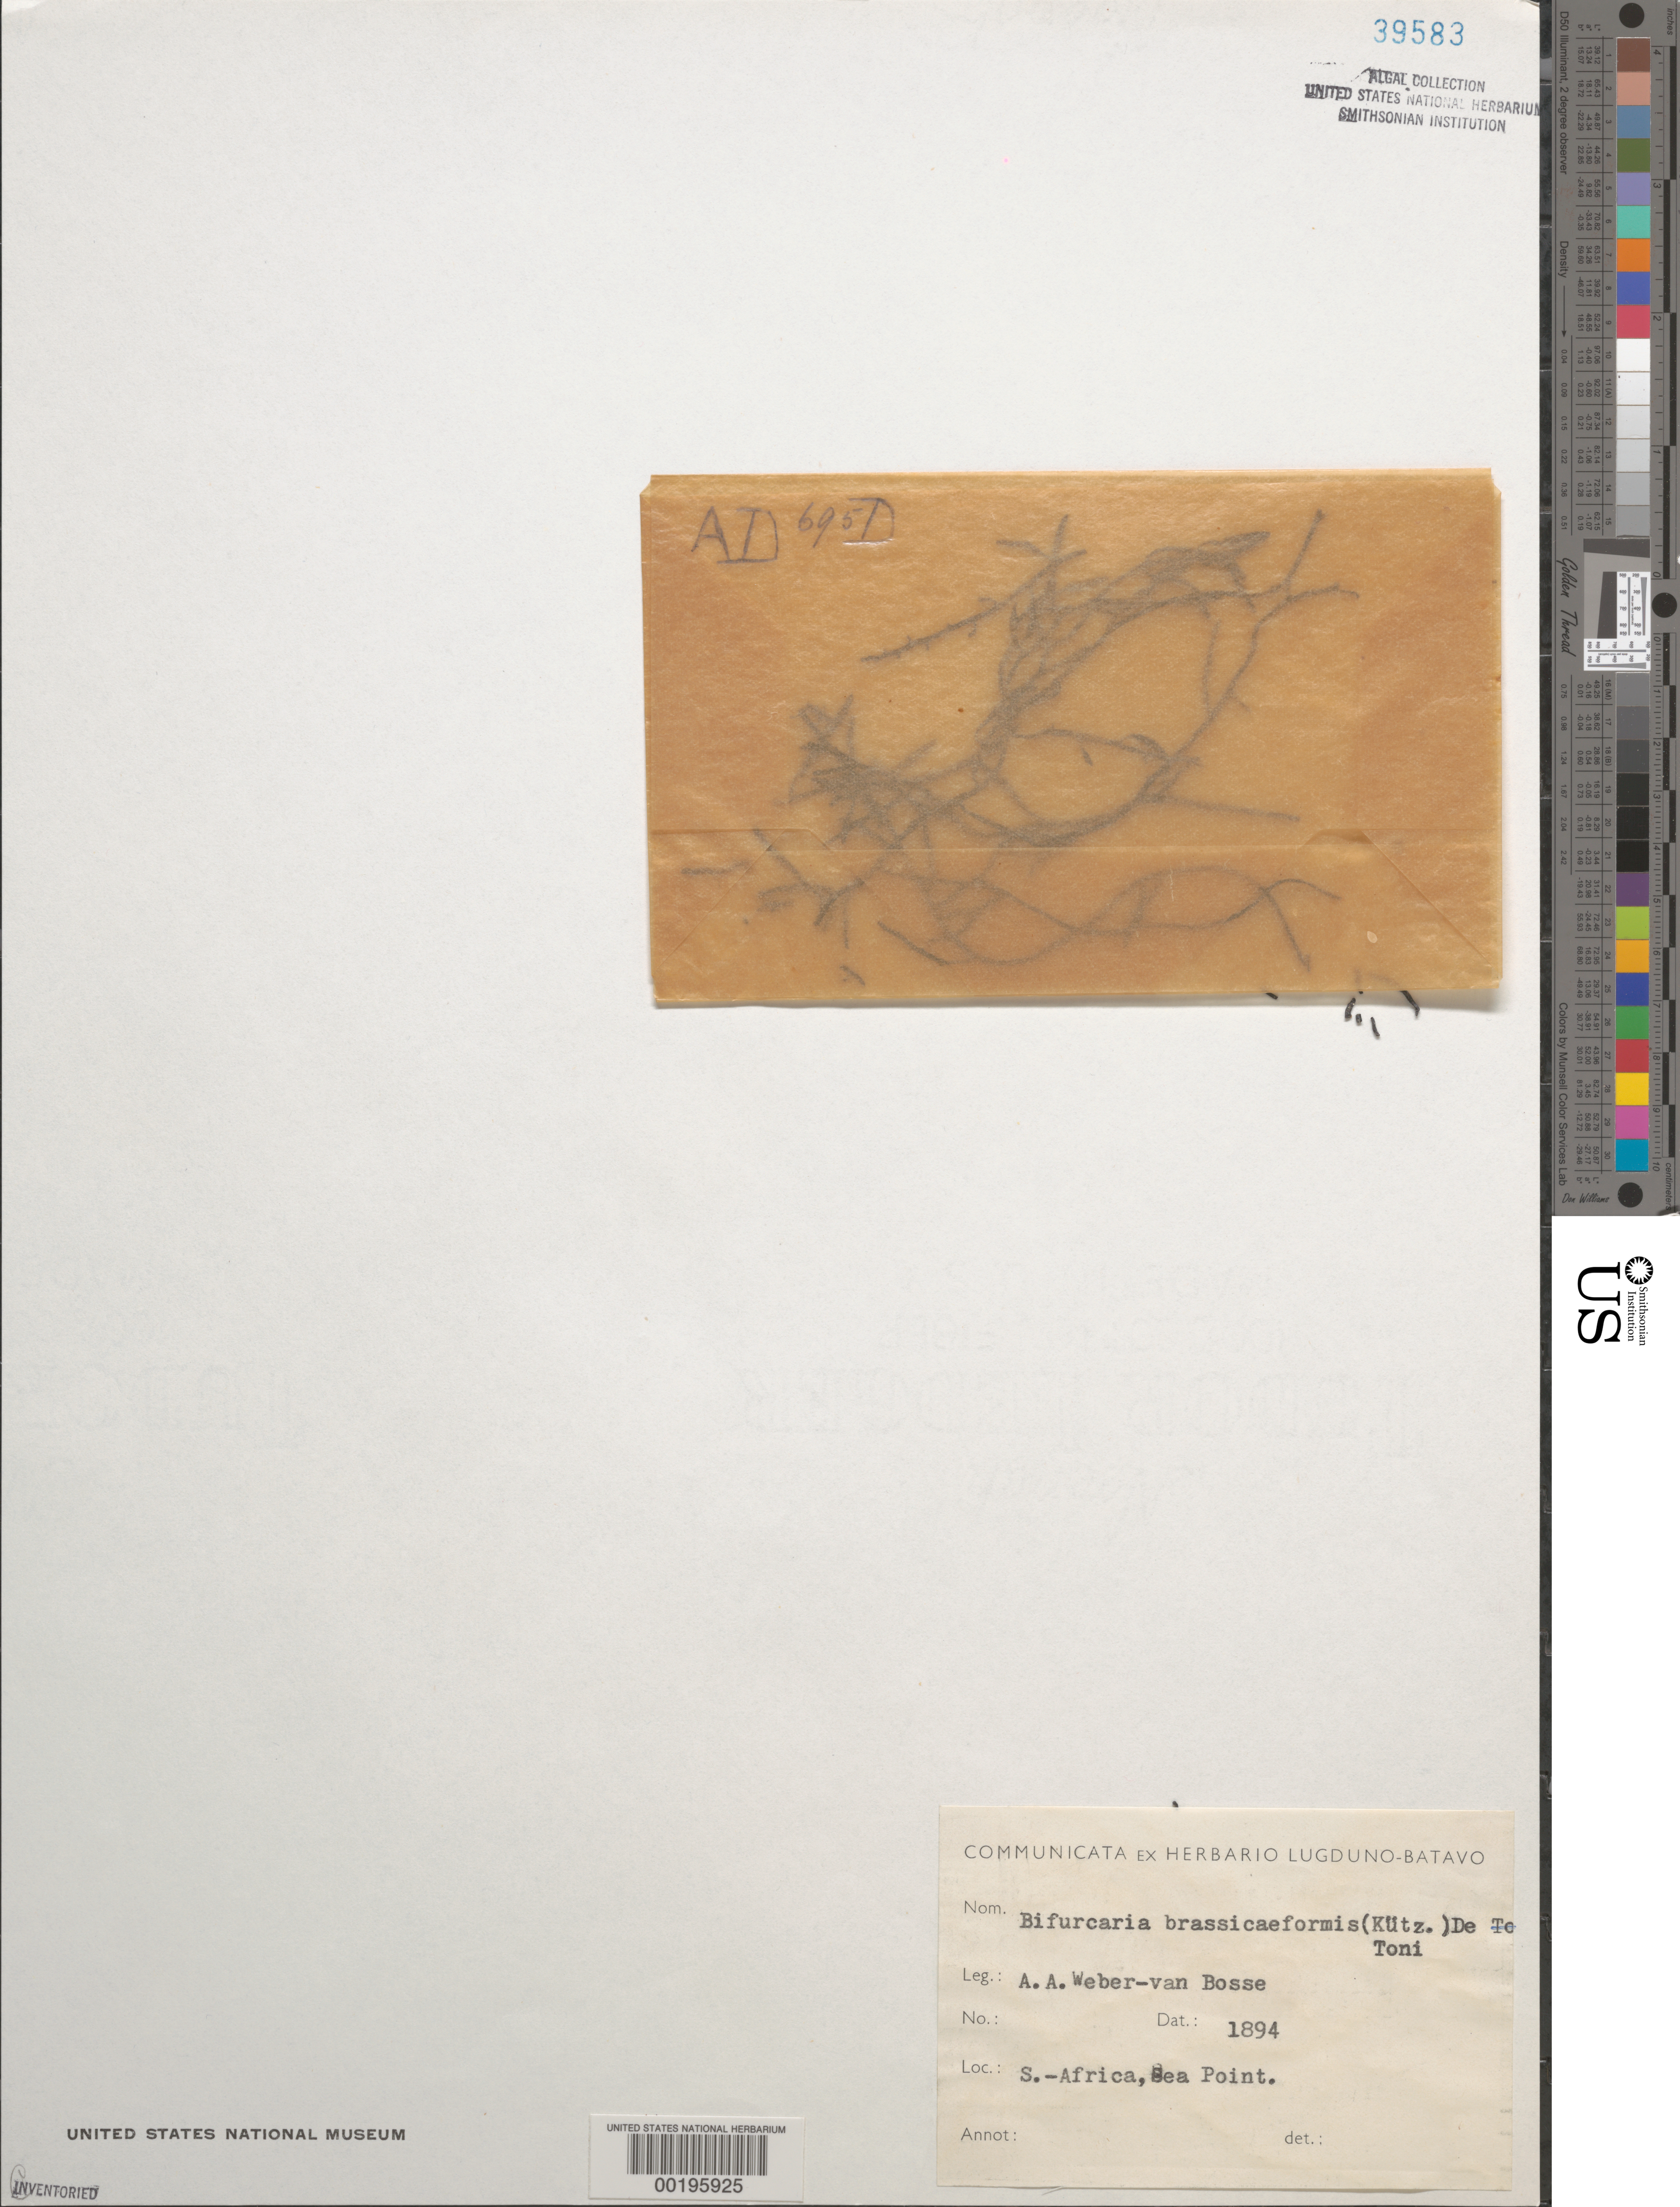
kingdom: Chromista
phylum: Ochrophyta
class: Phaeophyceae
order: Fucales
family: Sargassaceae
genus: Pycnophycus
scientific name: Pycnophycus brassiciformis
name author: Kütz.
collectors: A. A. Weber-van Bosse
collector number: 695d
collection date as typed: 1894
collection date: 1894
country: South Africa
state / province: Western Cape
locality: Sea point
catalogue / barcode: US 39583